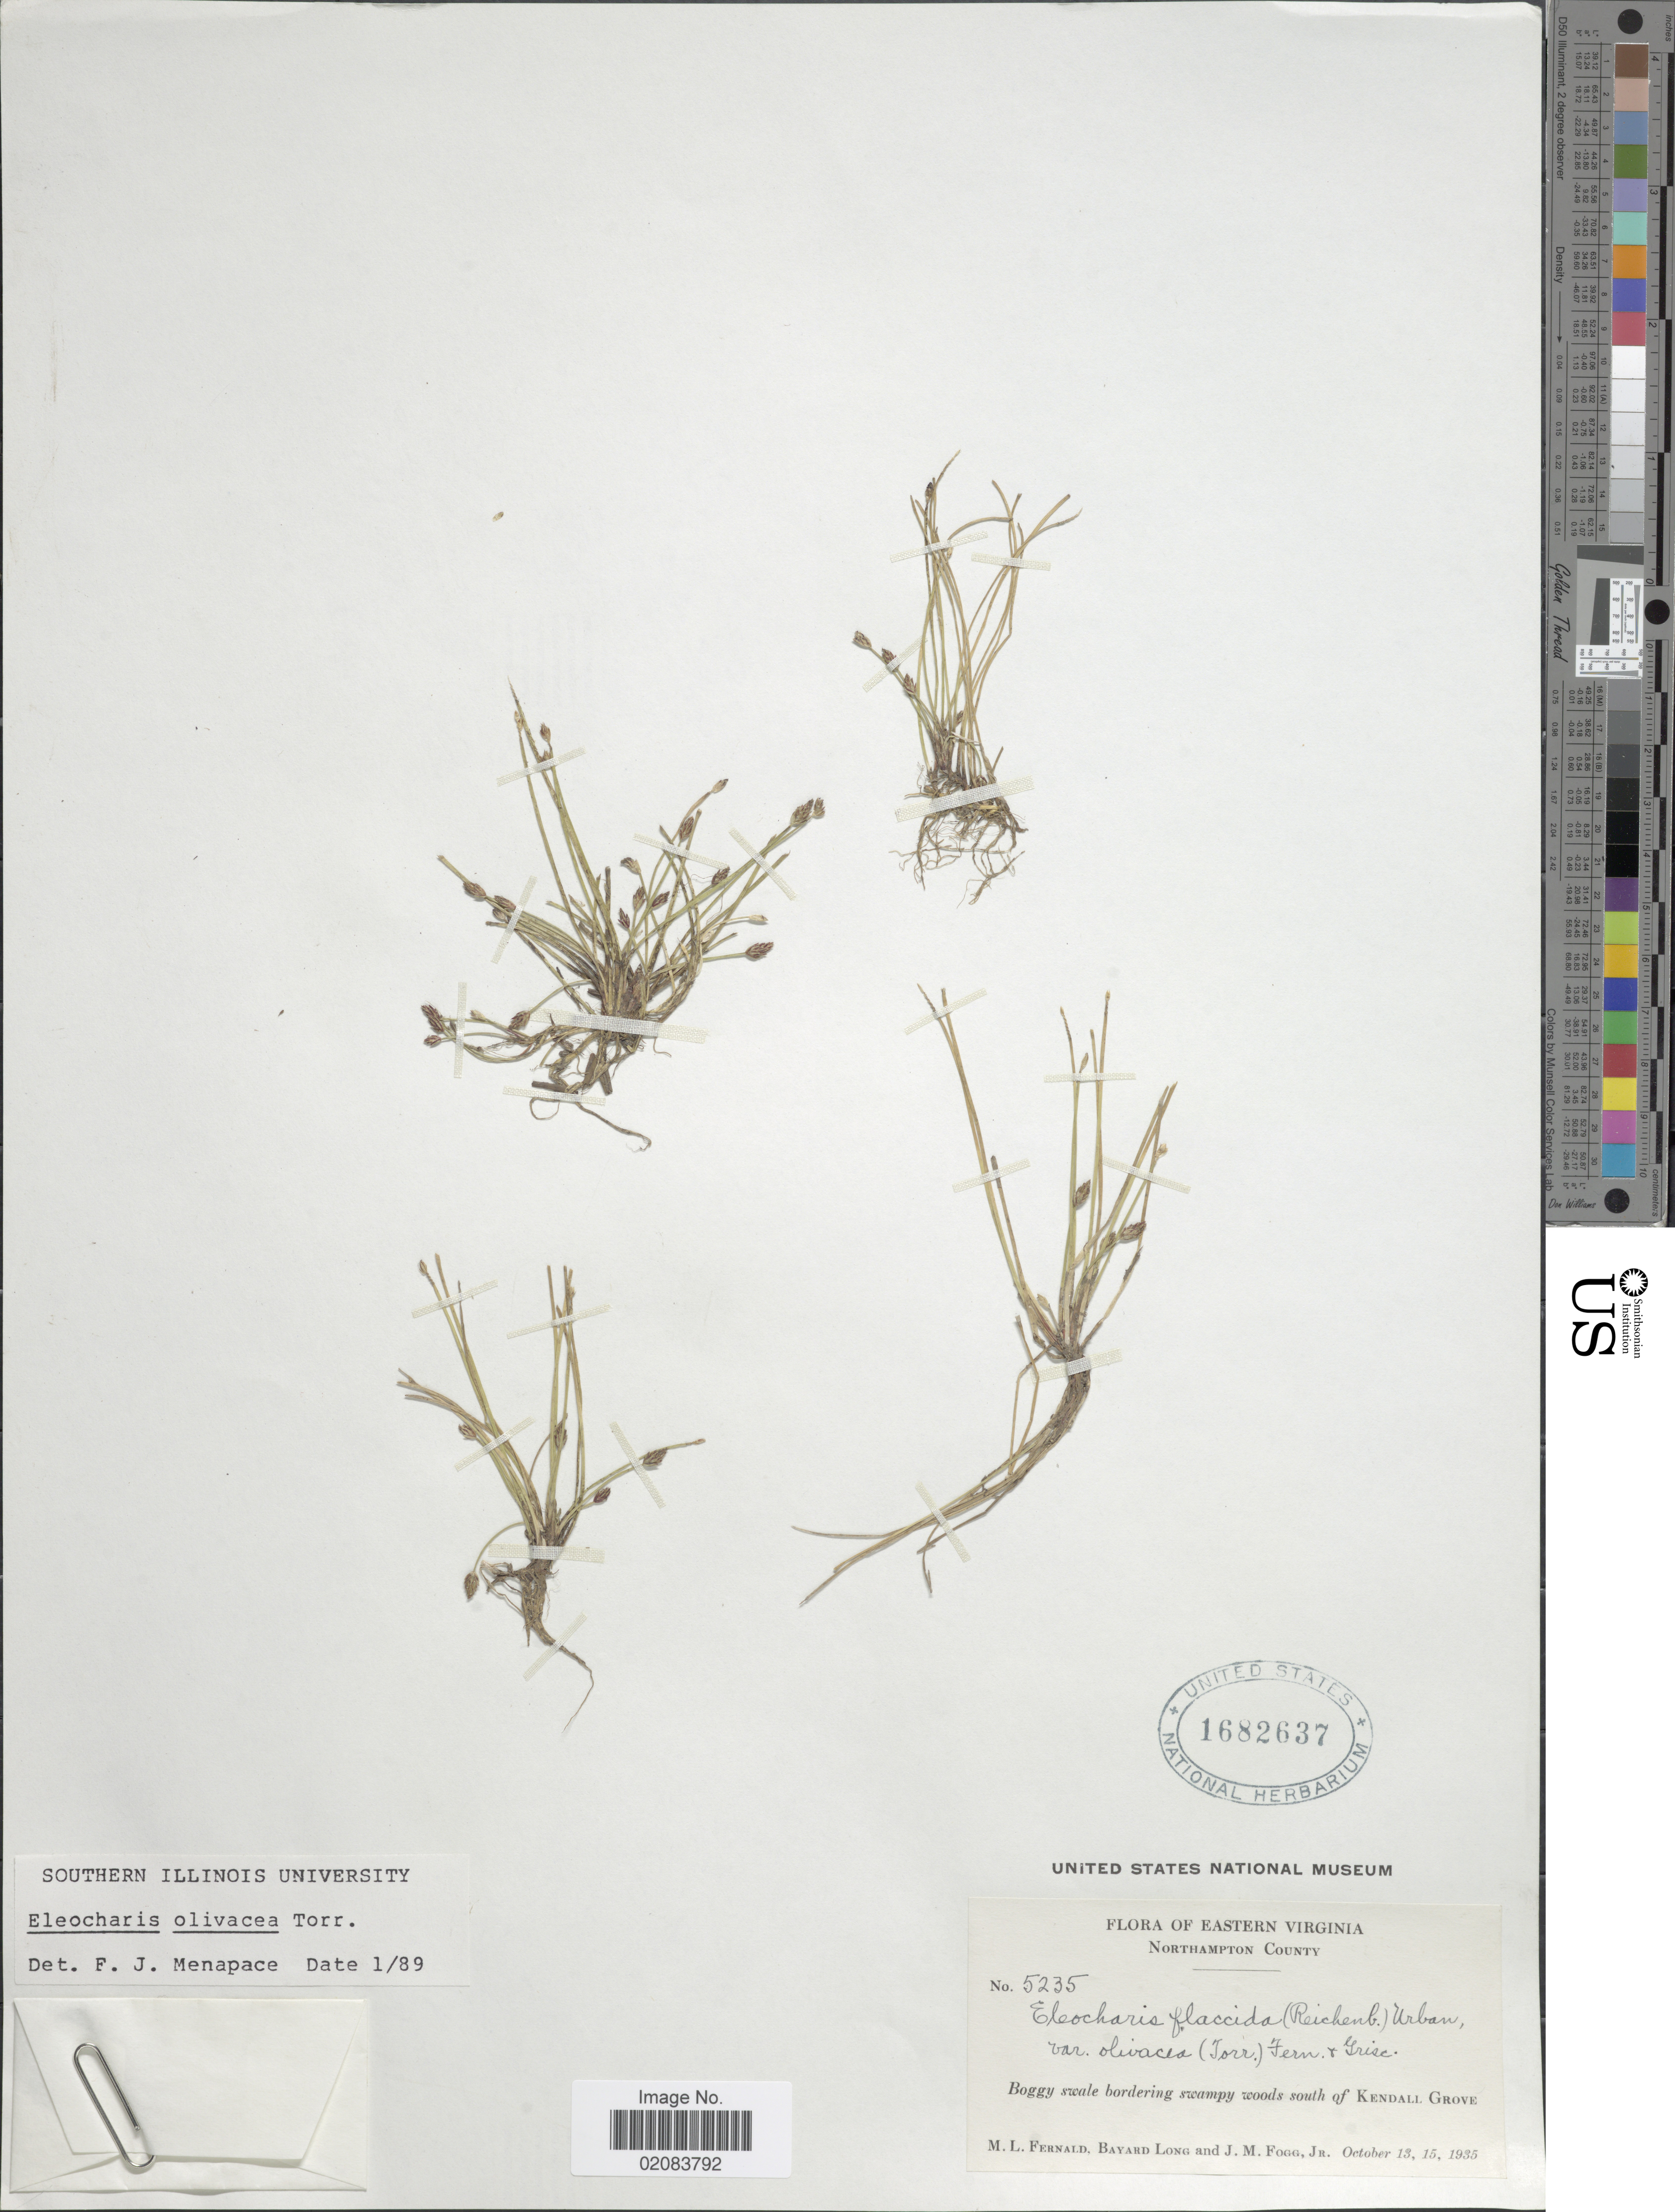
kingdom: Plantae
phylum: Tracheophyta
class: Liliopsida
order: Poales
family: Cyperaceae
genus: Eleocharis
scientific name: Eleocharis olivacea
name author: Torr.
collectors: M. L. Fernald, B. Long & J. Fogg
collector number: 5235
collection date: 1935-10-13/1935-10-15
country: United States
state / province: Virginia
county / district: Northampton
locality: Eastern Virginia. south of Kendall Grove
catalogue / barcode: US 1682637